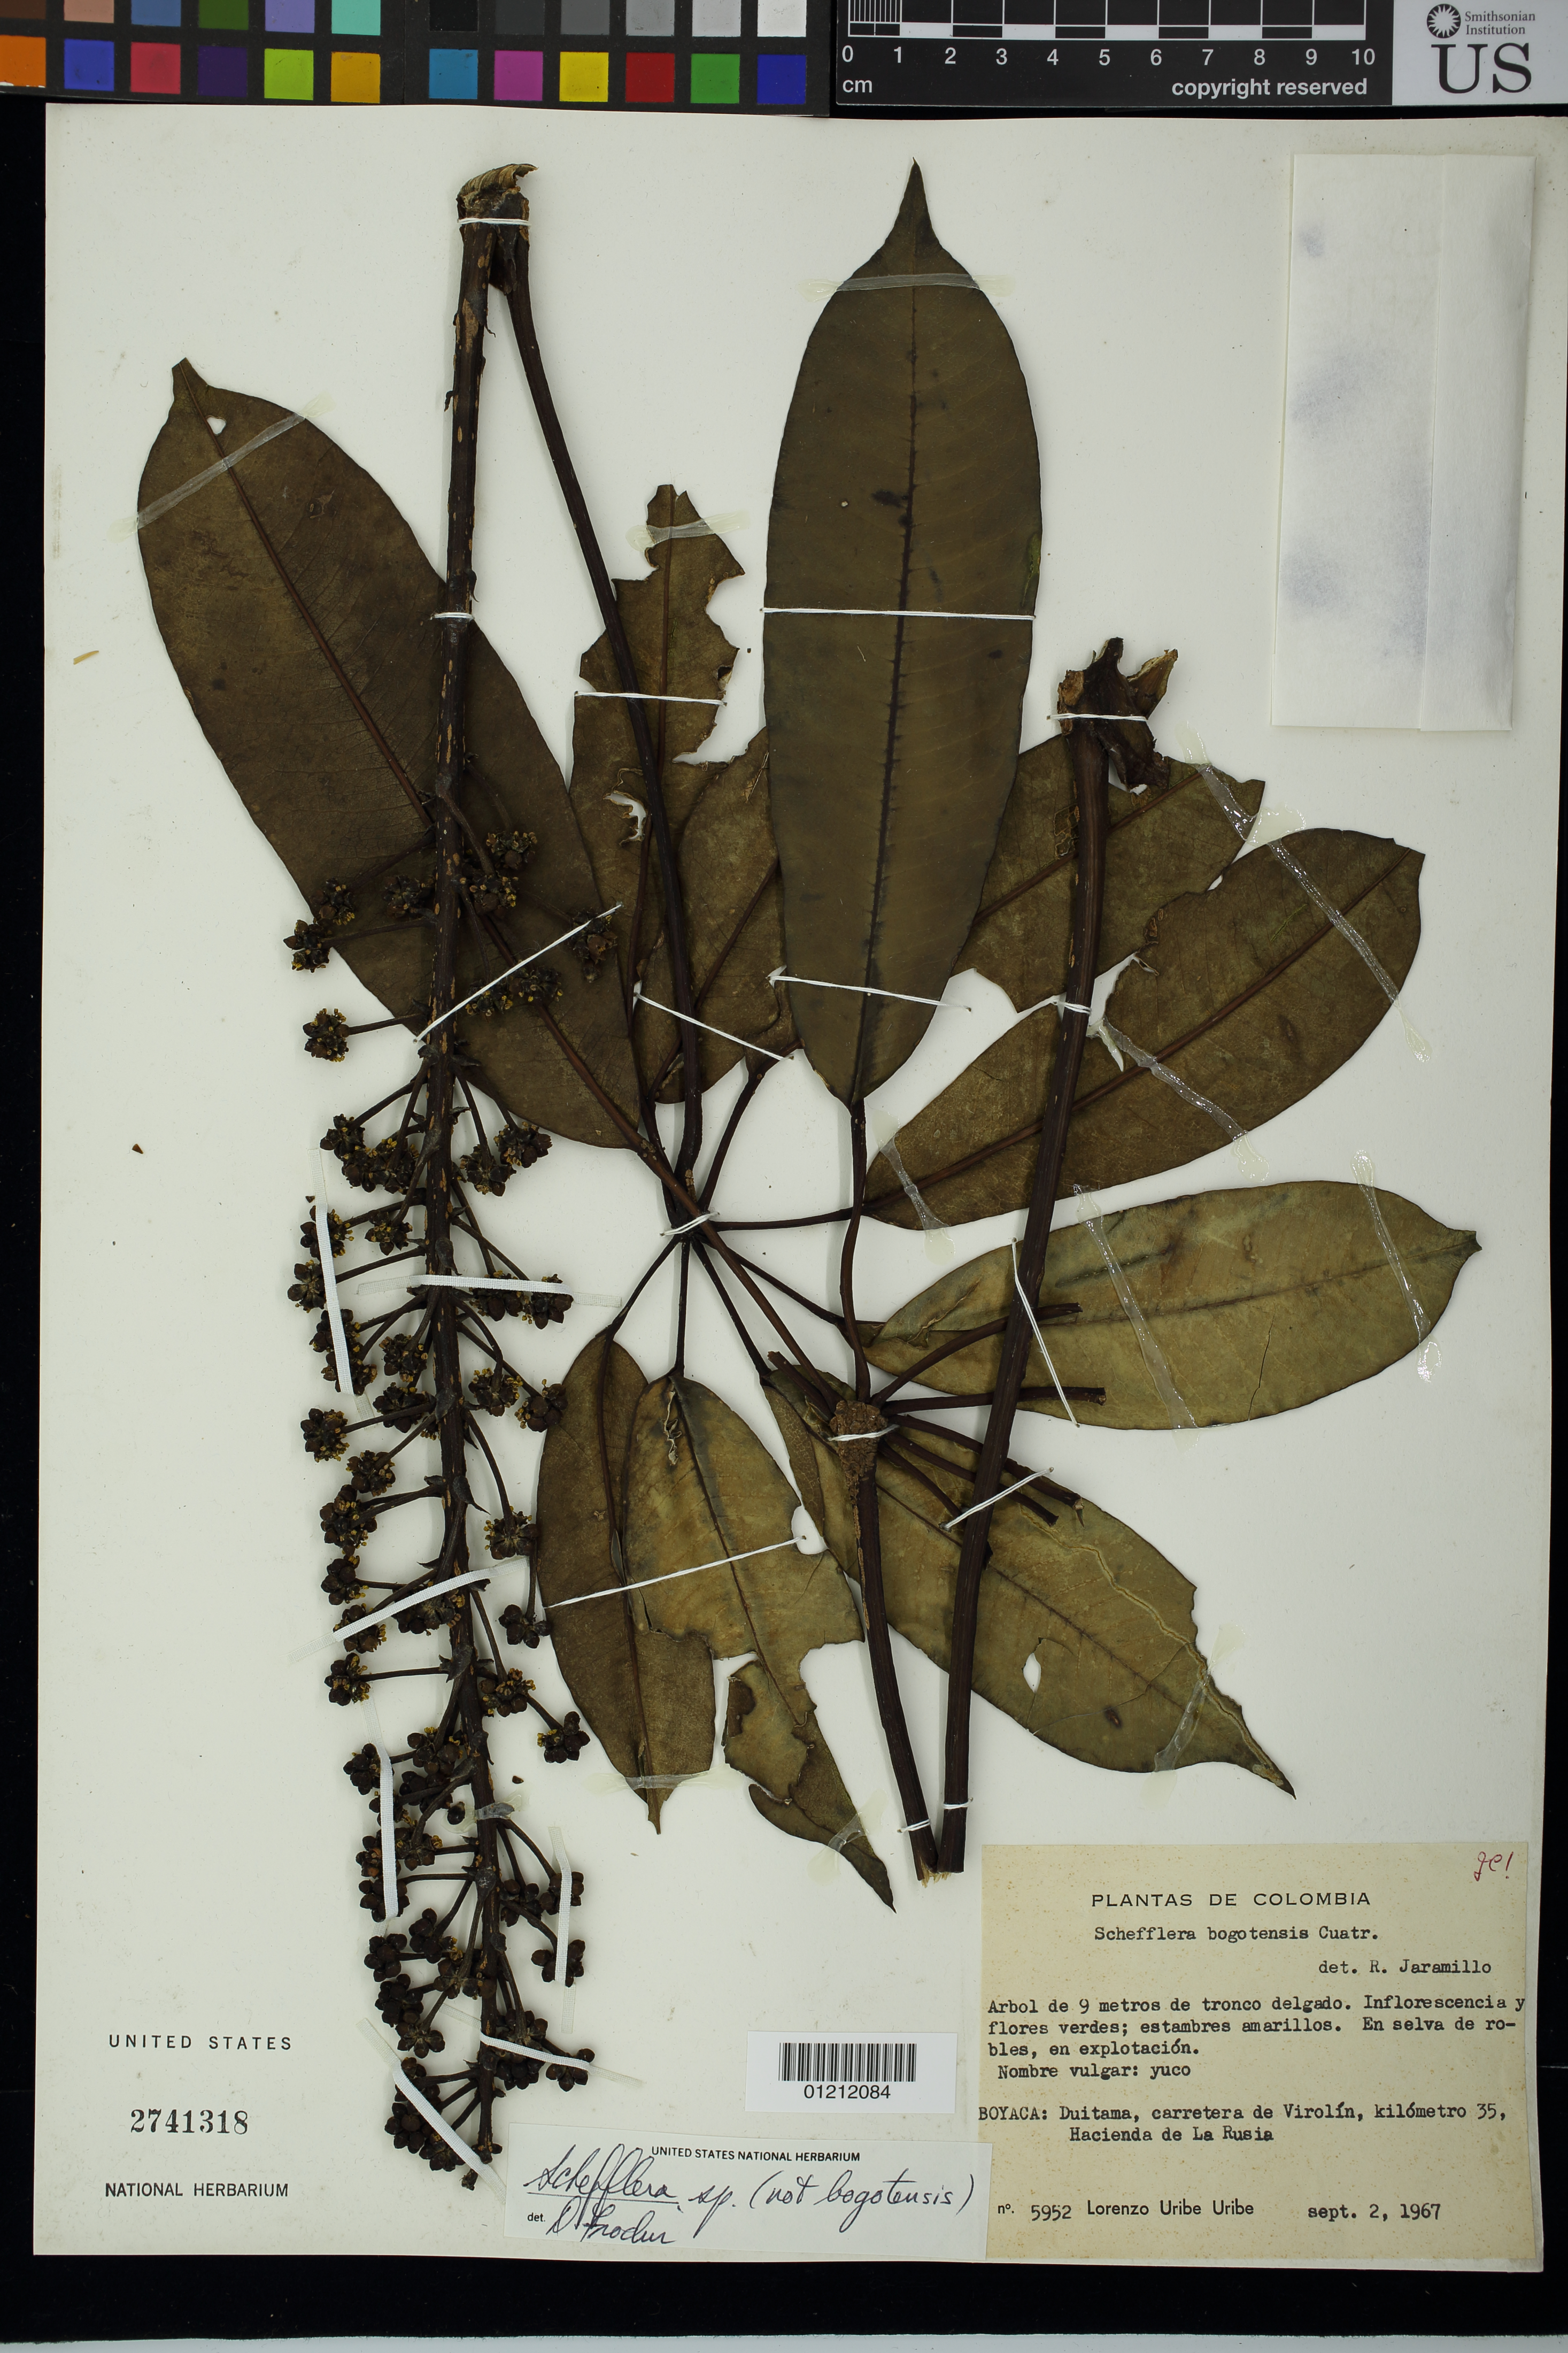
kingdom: Plantae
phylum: Tracheophyta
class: Magnoliopsida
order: Apiales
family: Araliaceae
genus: Schefflera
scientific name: Schefflera sp.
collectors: L. Uribe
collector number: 5952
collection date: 1967-09-02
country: Colombia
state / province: Boyacá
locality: Duitama, carretera de Virolín, kilómetre 35, Hacienda de La Rusia.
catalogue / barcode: US 2741318